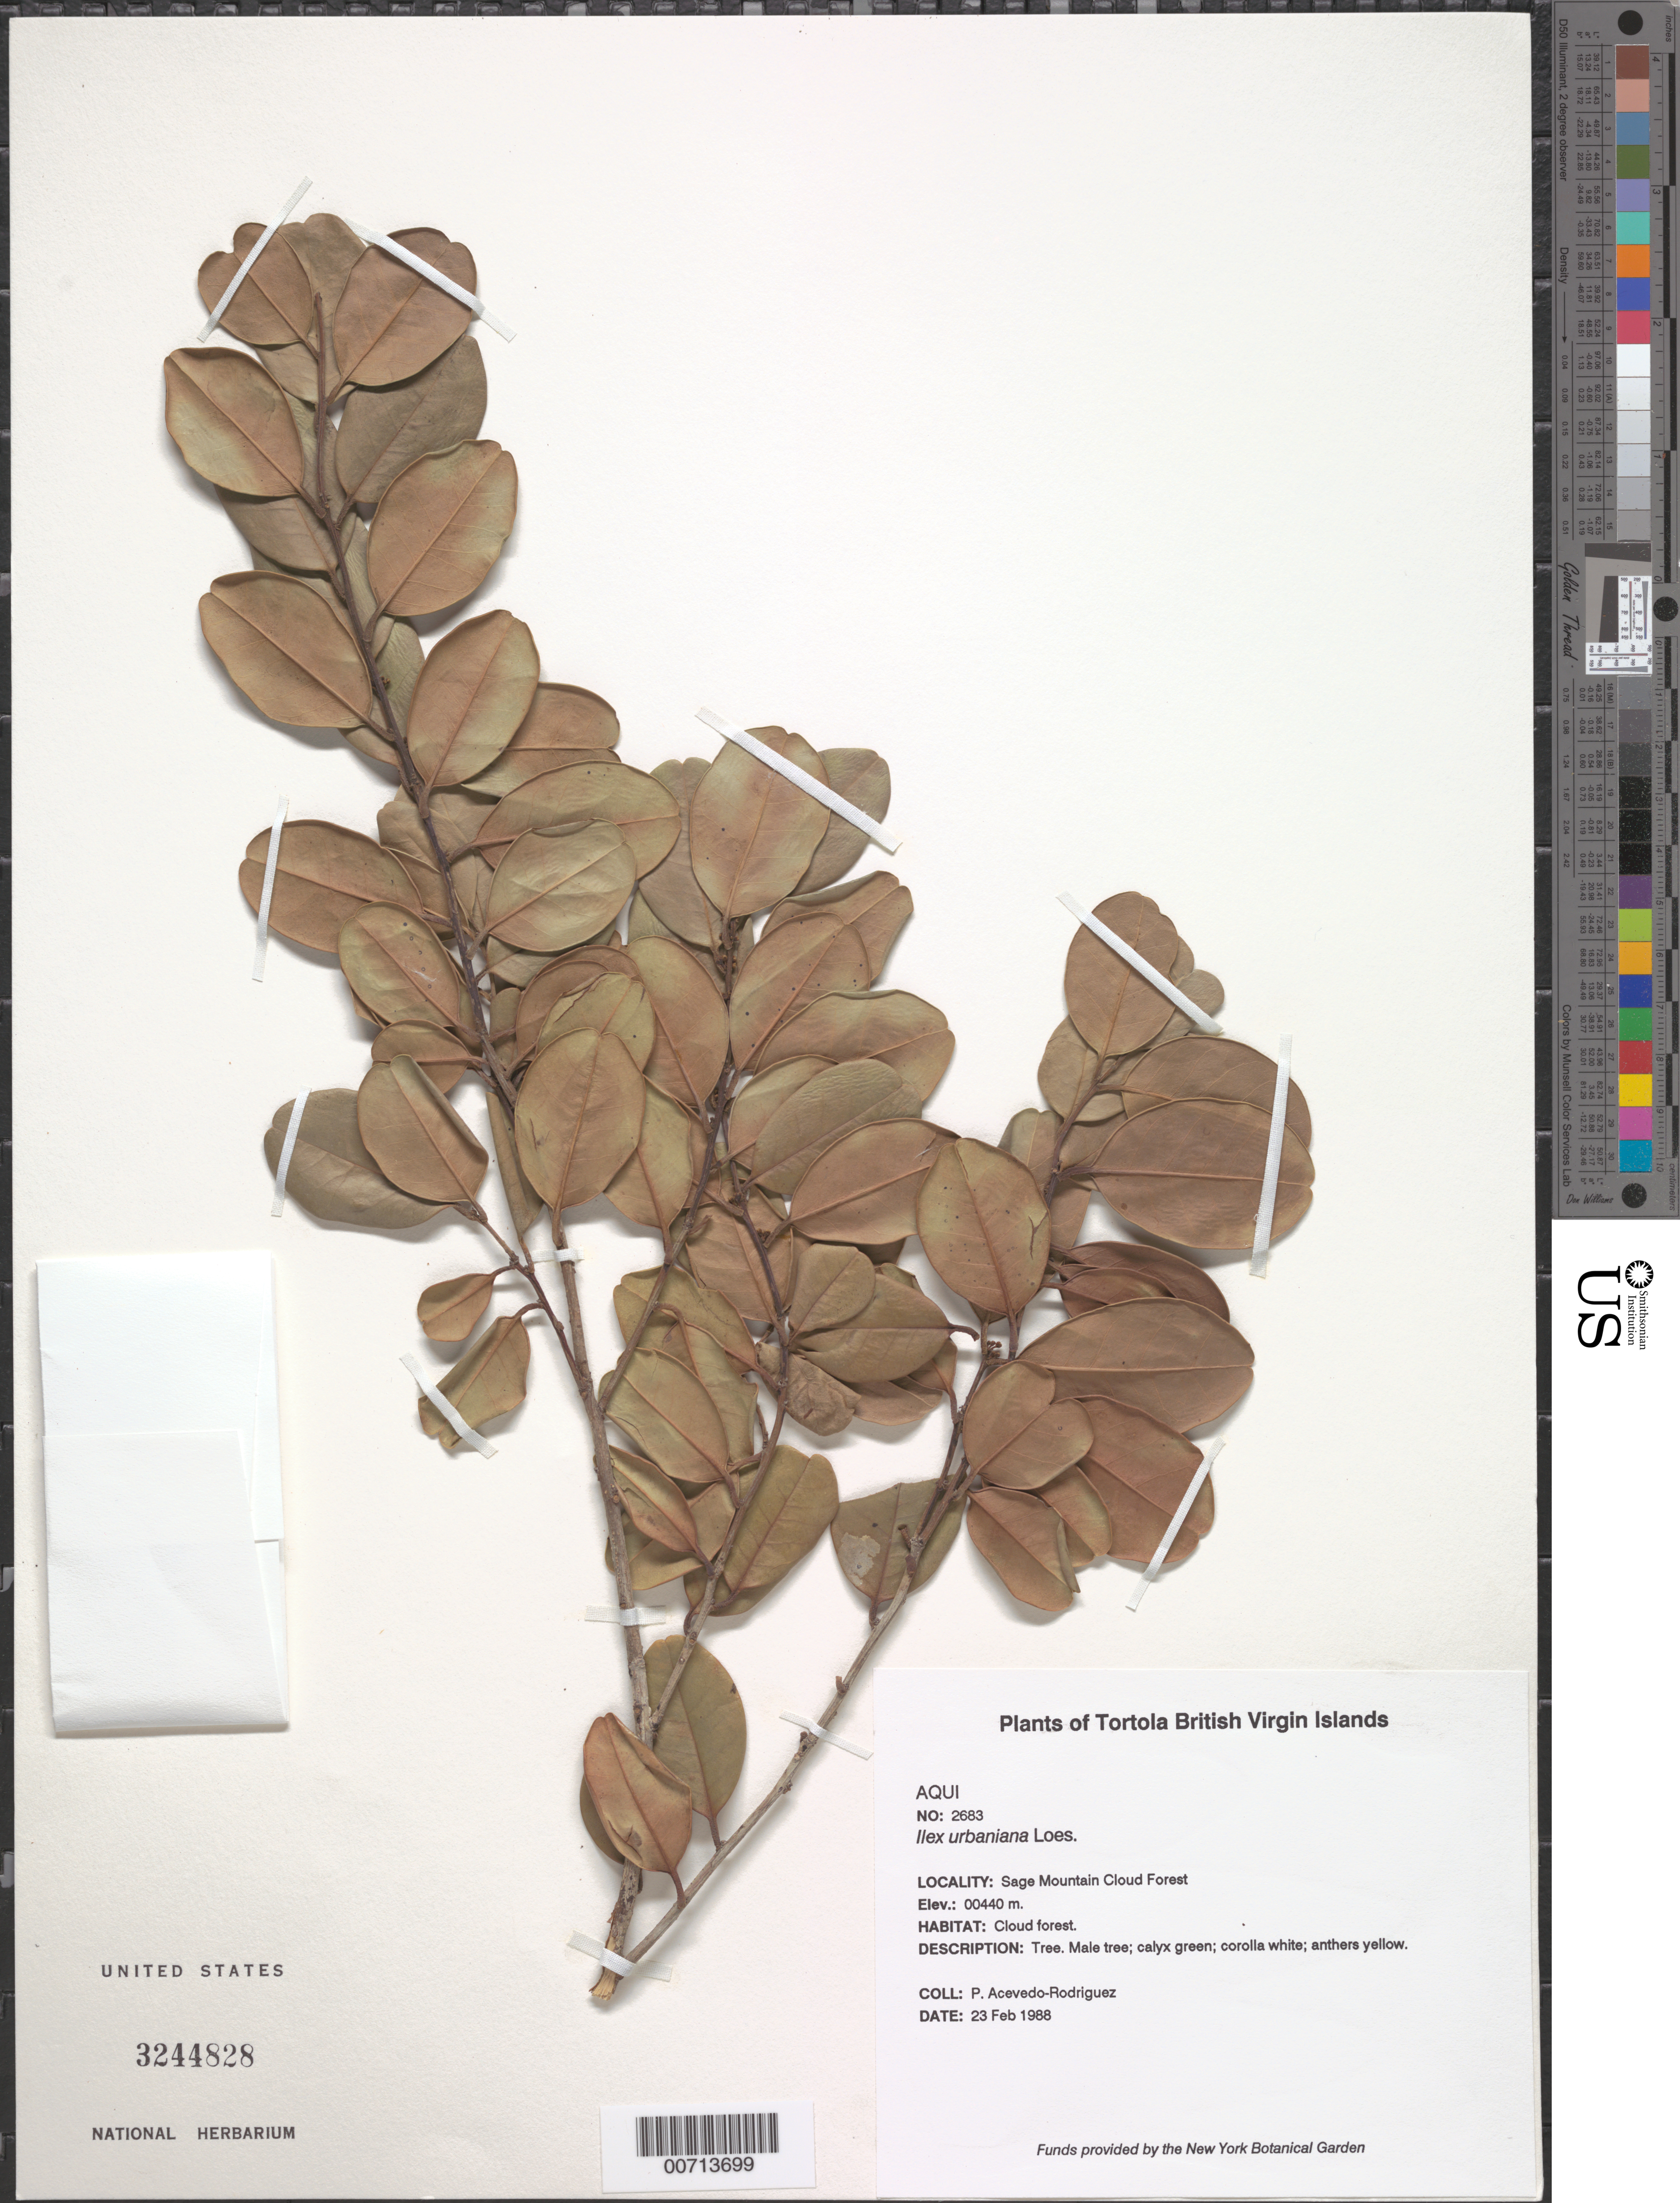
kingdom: Plantae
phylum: Tracheophyta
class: Magnoliopsida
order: Aquifoliales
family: Aquifoliaceae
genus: Ilex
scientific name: Ilex urbaniana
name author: Loes.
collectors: P. Acevedo-Rodr., A. Reilly & J. Stone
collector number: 2683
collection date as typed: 23 Feb 1988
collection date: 1988-02-23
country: British Virgin Islands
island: Tortola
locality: Sage Mountain Cloud Forest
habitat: Cloud forest.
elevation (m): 440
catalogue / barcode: US 3244828